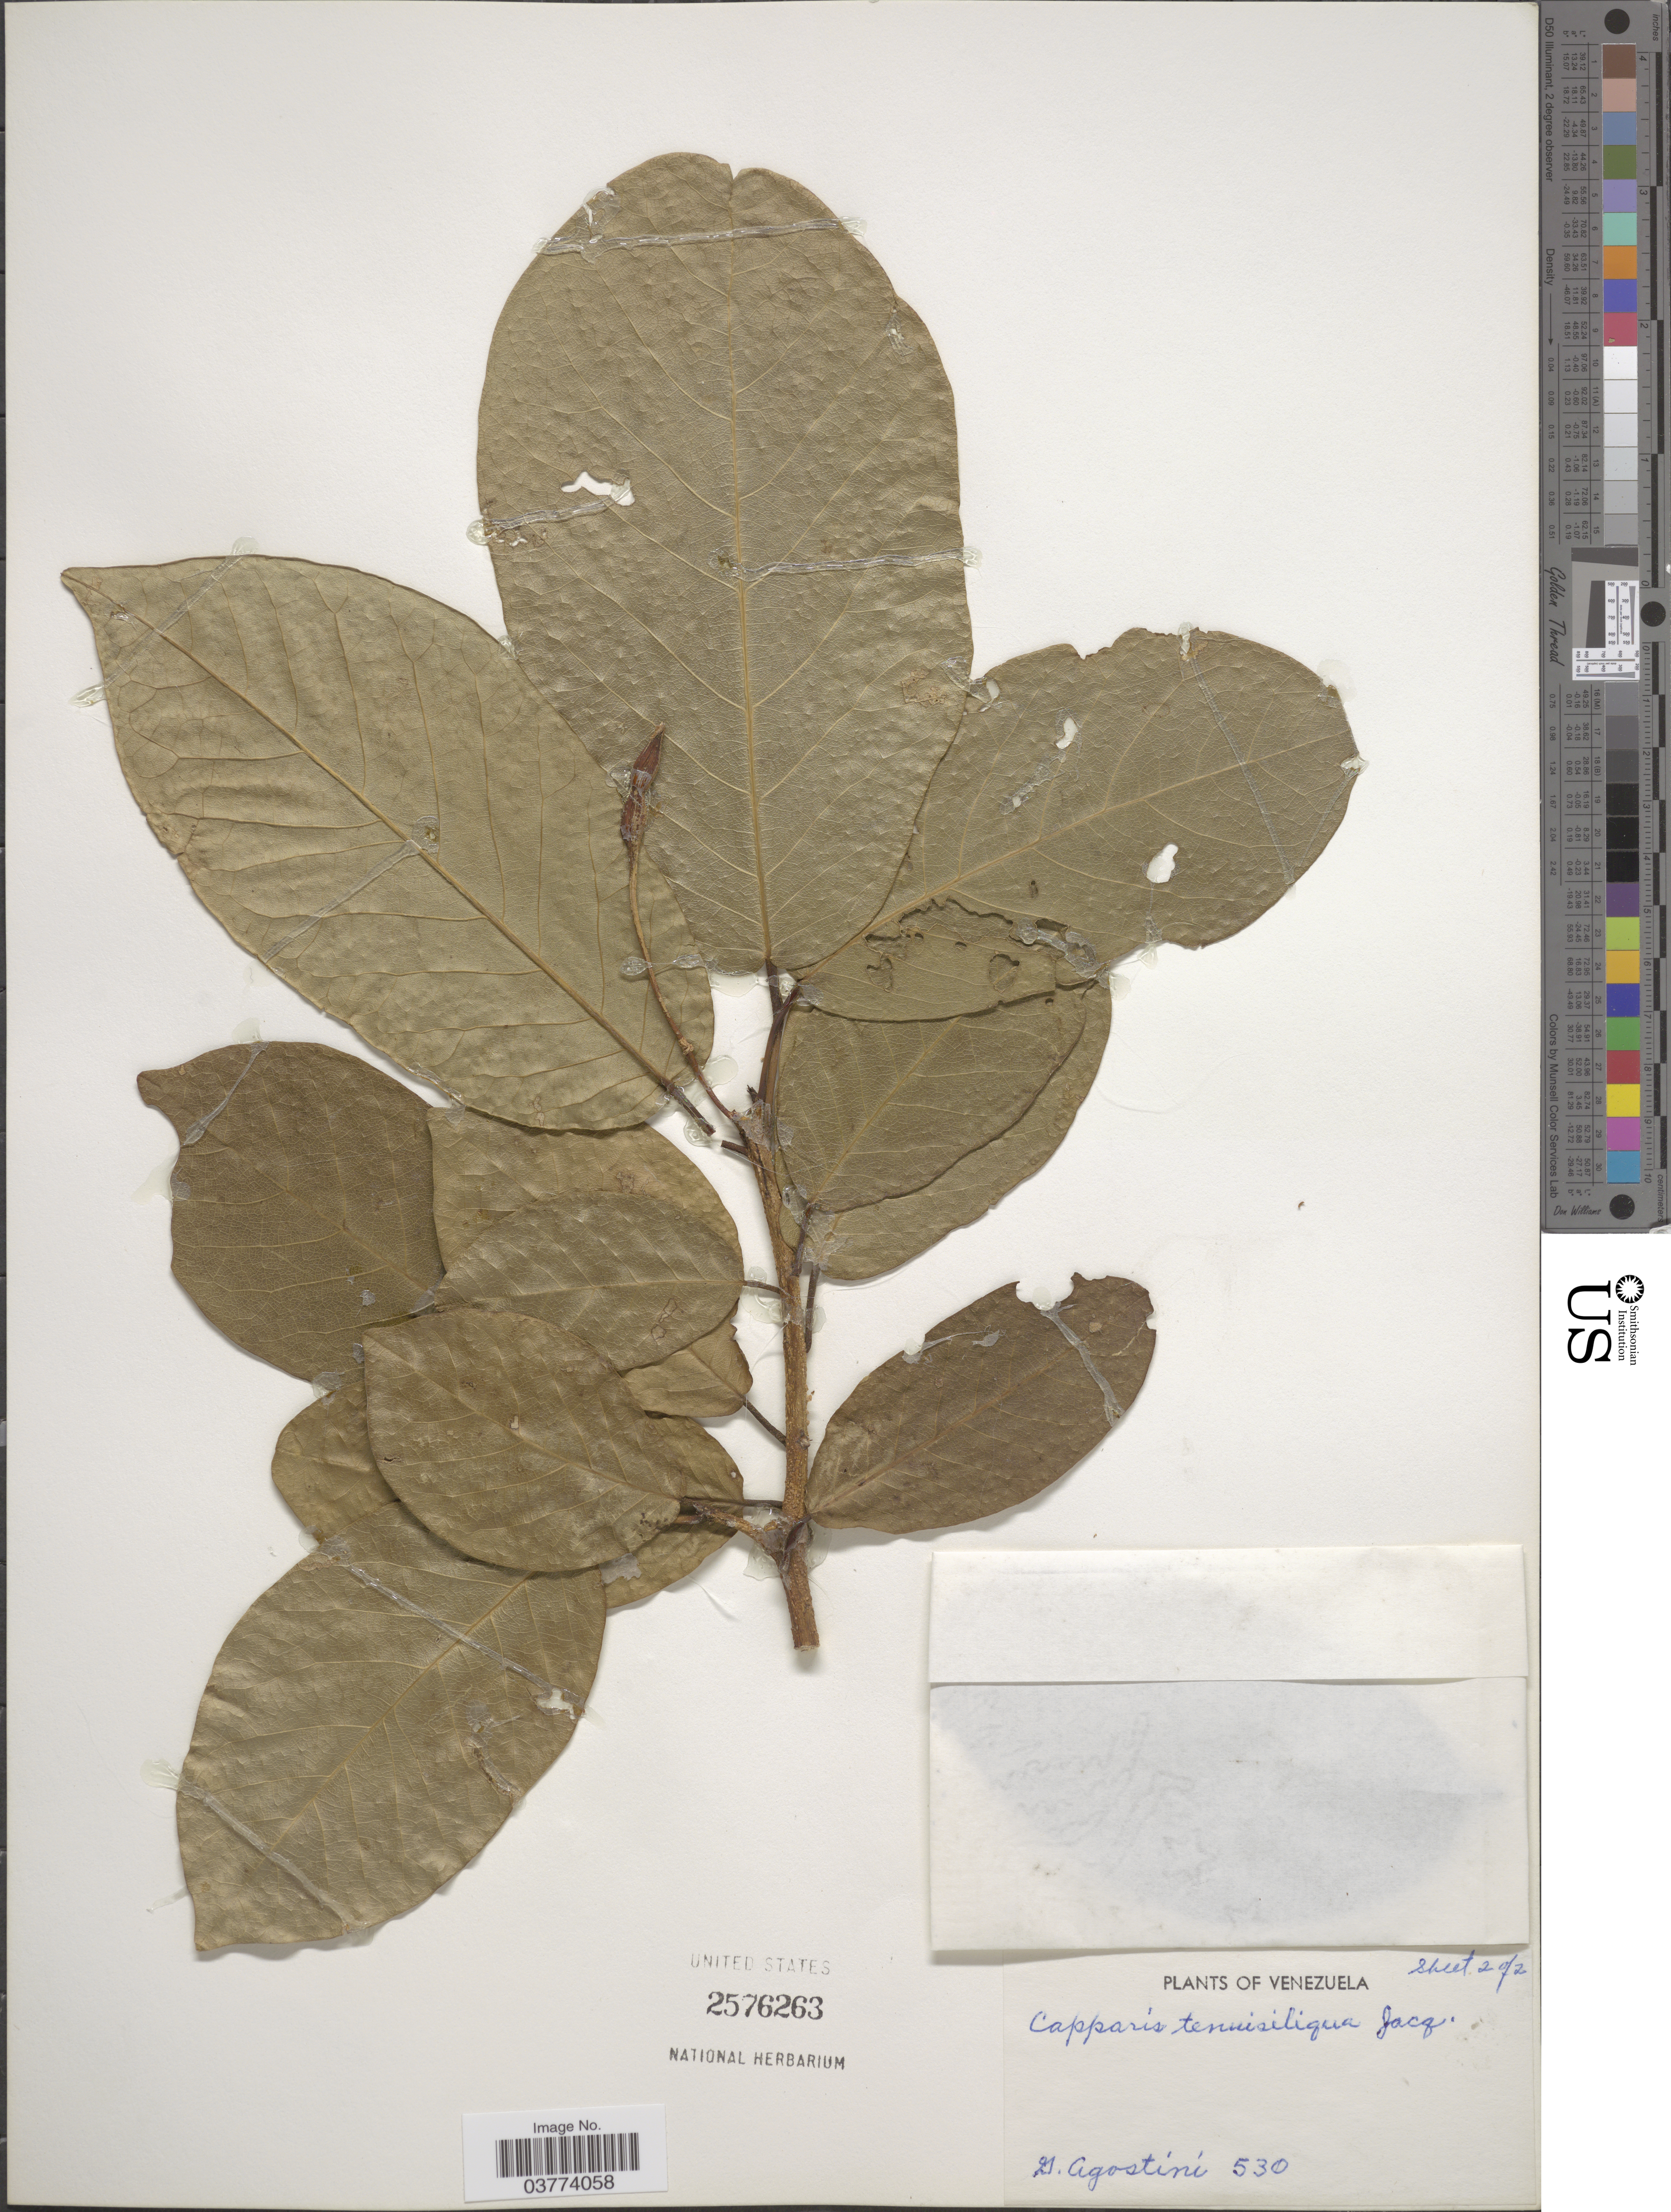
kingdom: Plantae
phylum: Tracheophyta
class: Magnoliopsida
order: Brassicales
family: Capparaceae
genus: Monilicarpa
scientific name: Monilicarpa tenuisiliqua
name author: (Jacq.) Cornejo & Iltis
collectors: G. Agostini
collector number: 530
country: Venezuela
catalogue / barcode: US 2576263